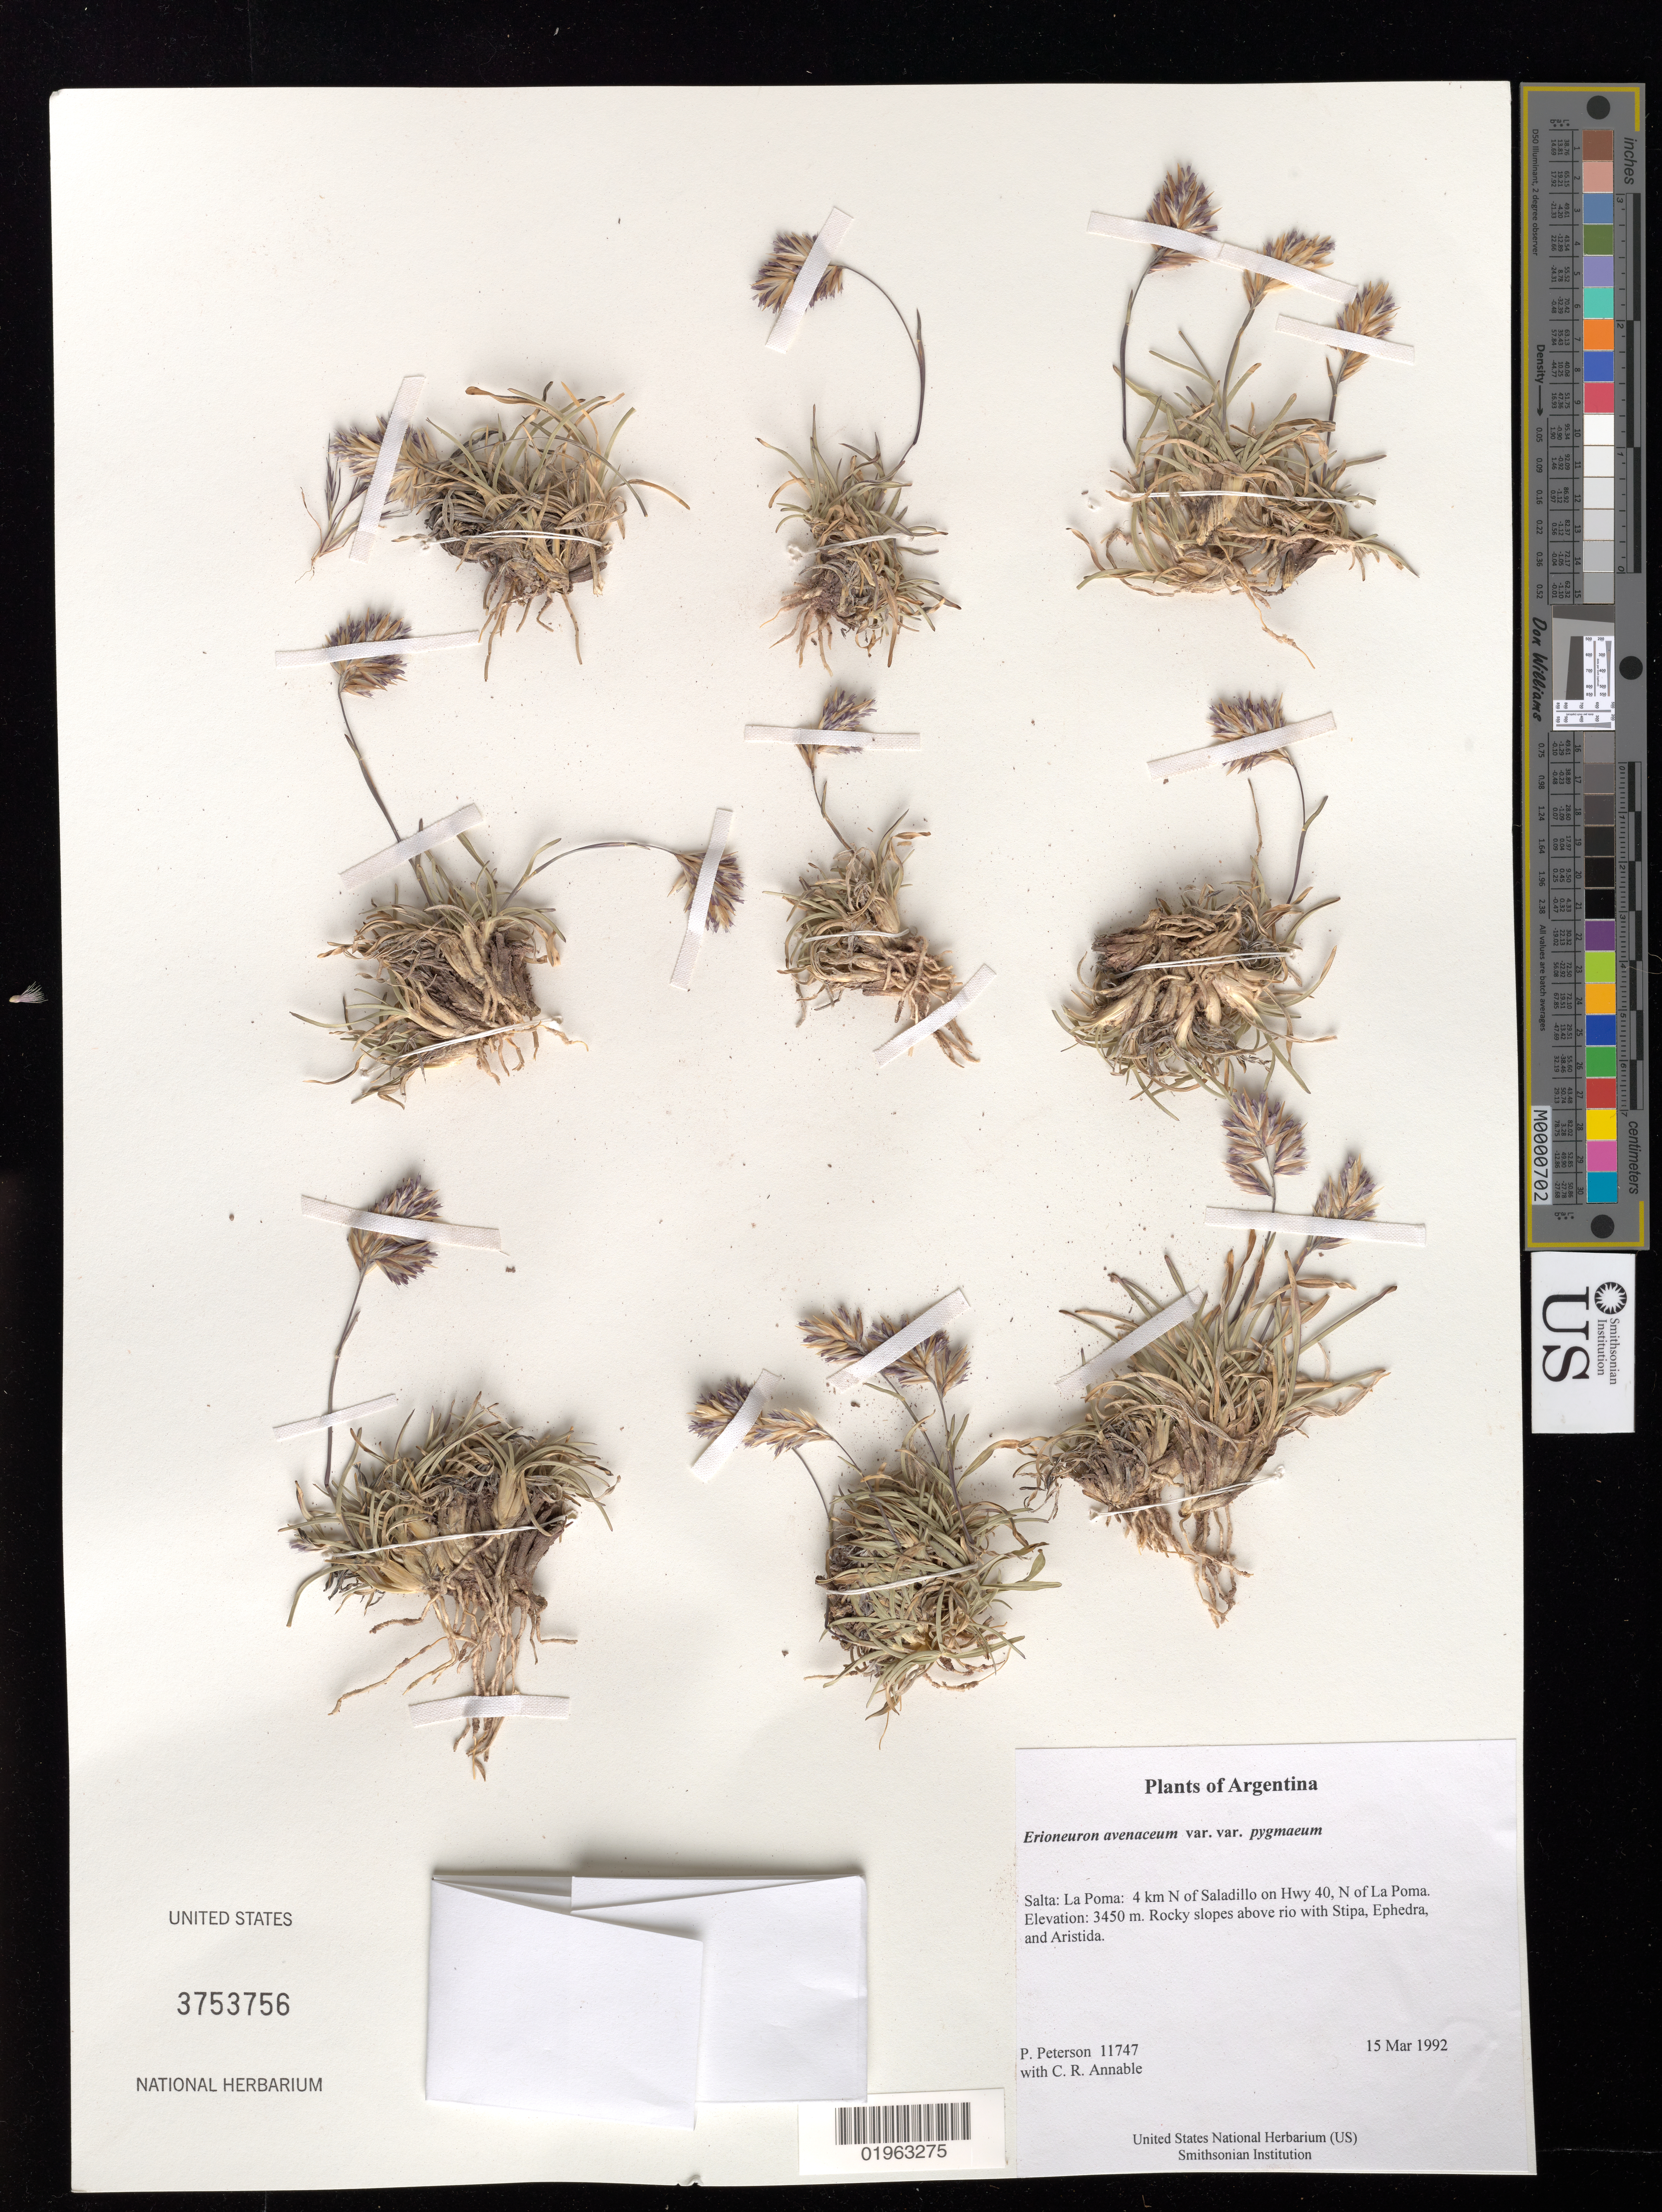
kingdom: Plantae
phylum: Tracheophyta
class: Liliopsida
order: Poales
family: Poaceae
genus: Erioneuron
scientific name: Erioneuron avenaceum var. pygmaeum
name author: (Hack.) Anton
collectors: P. M. Peterson & C. R. Annable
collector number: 11747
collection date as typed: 15 Mar 1992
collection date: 1992-03-15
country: Argentina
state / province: Salta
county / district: La Poma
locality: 4 km N of Saladillo on Hwy 40, N of La Poma.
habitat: Rocky slopes above rio with Stipa, Ephedra, and Aristida.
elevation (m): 3450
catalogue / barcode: US 3753756